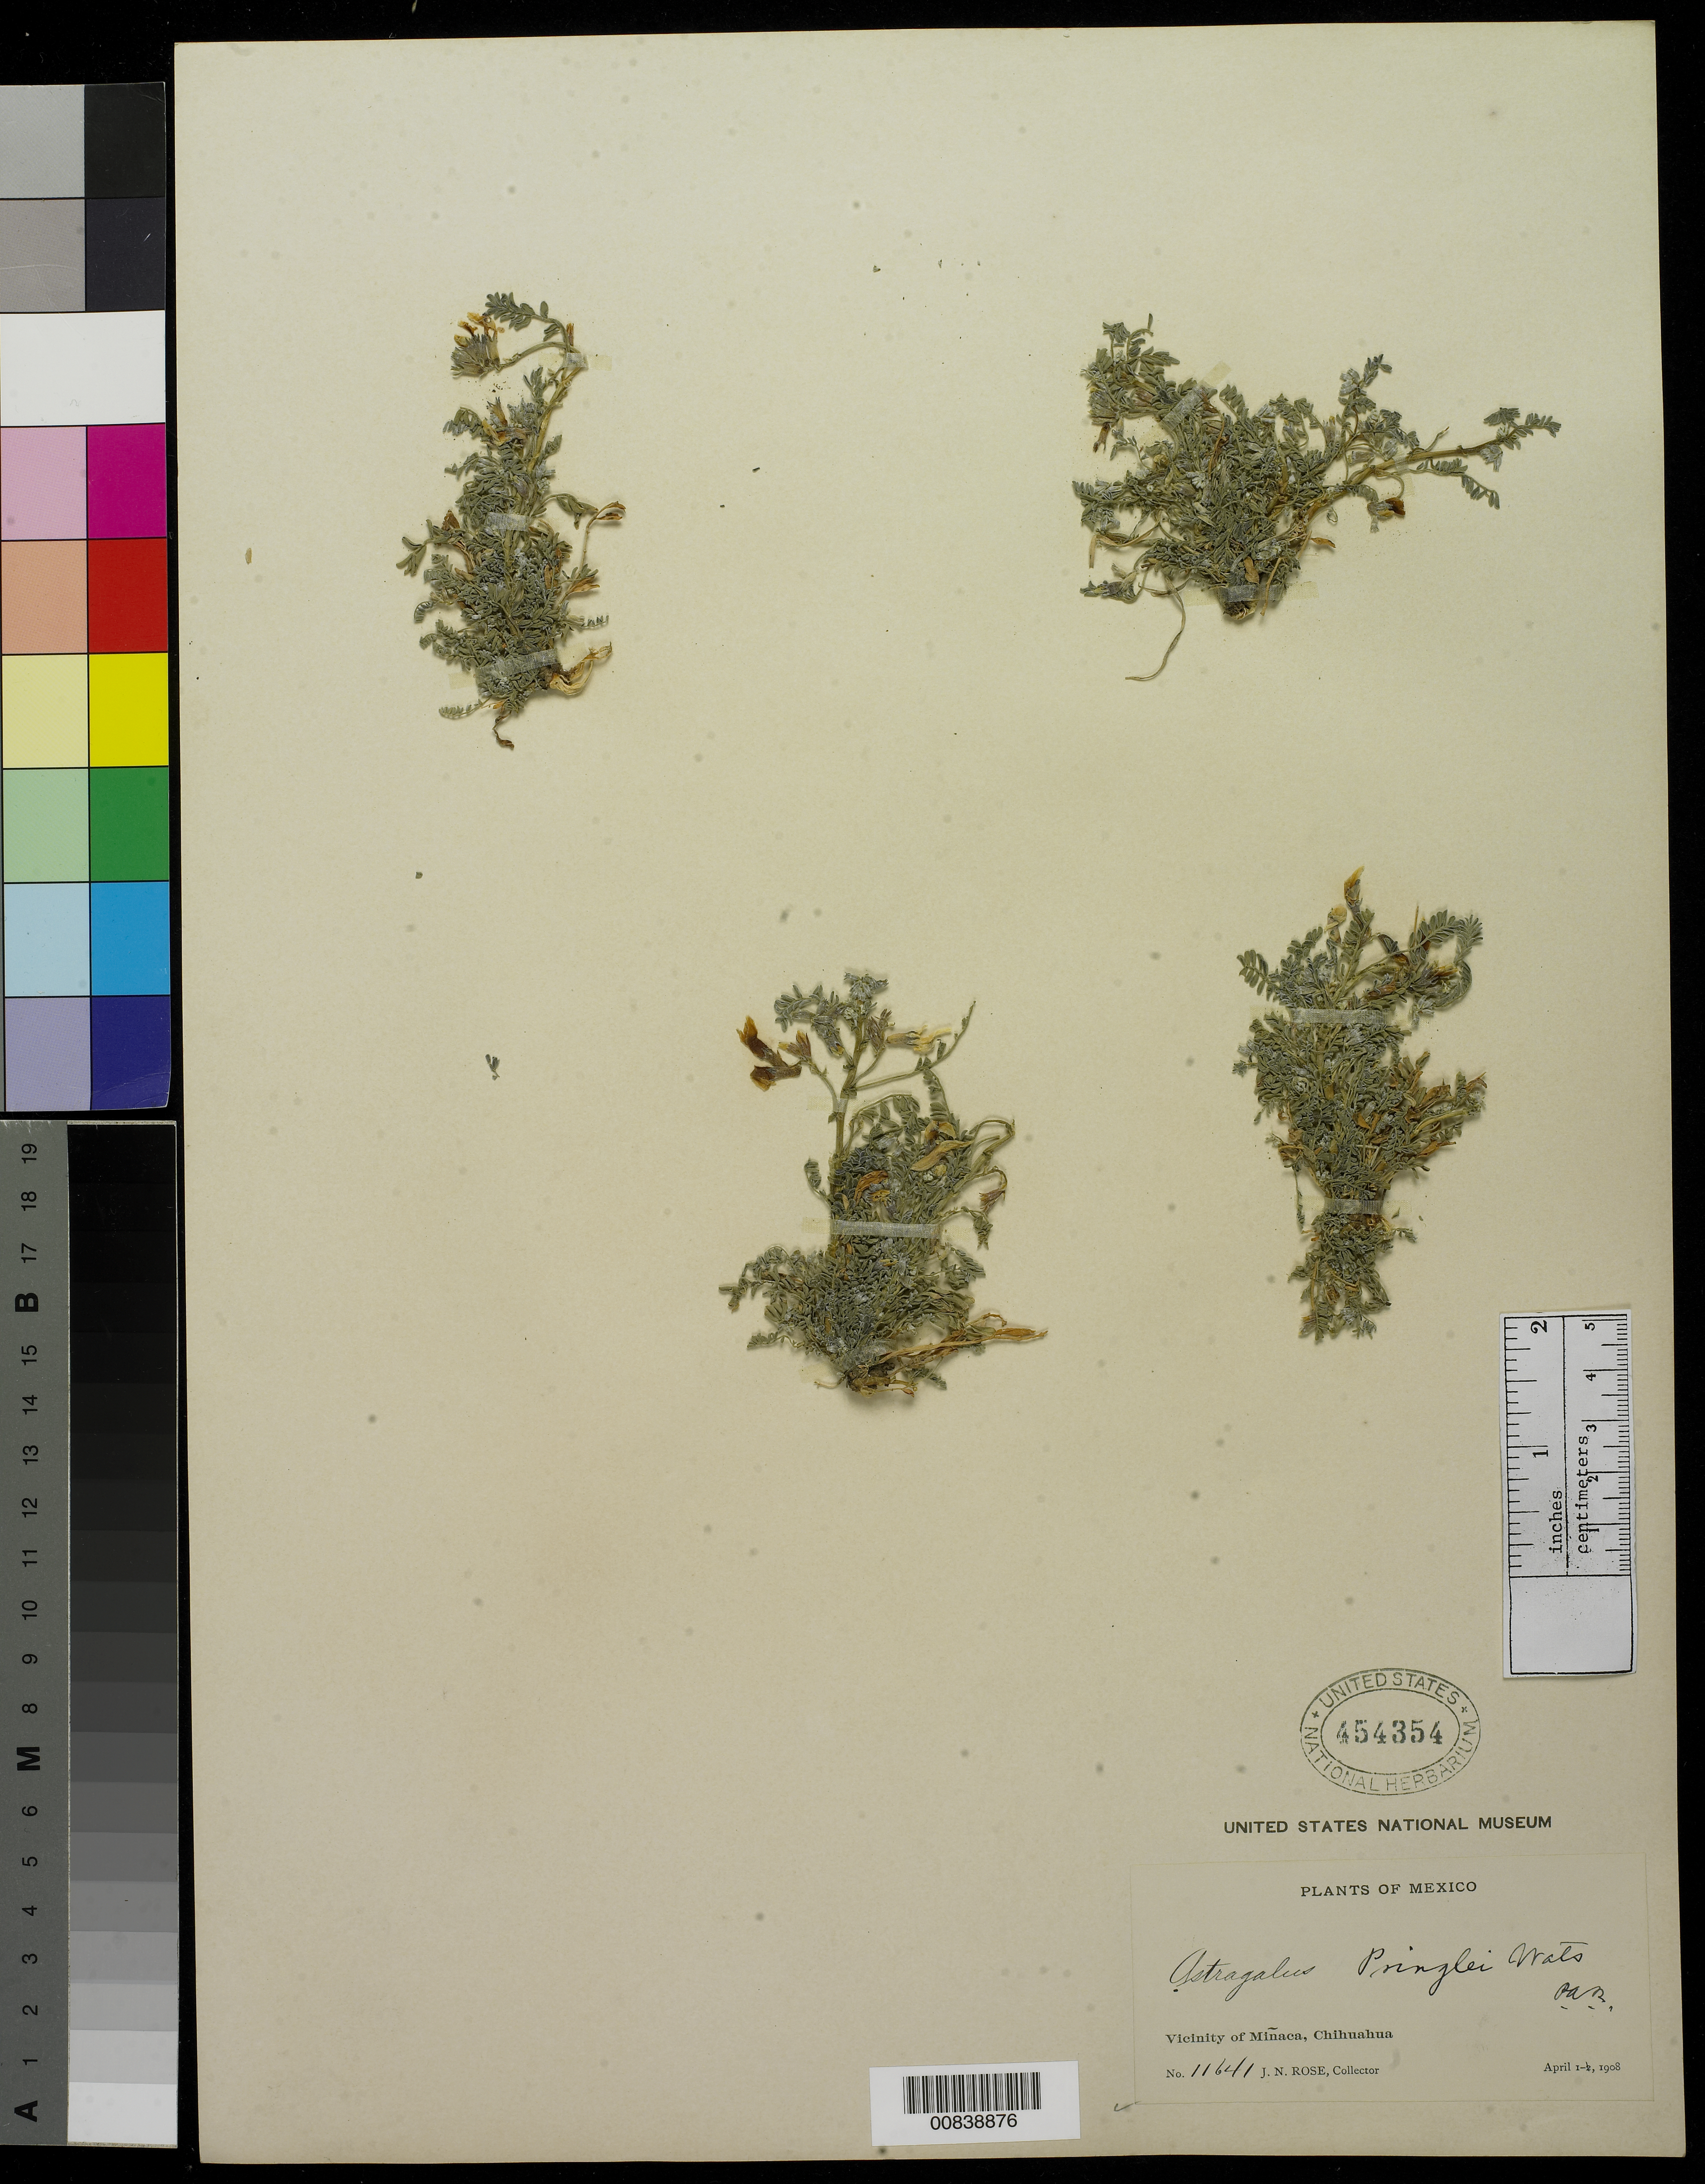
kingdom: Plantae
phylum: Tracheophyta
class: Magnoliopsida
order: Fabales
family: Fabaceae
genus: Astragalus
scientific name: Astragalus pringlei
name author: S. Watson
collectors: J. N. Rose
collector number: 11641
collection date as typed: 01 Apr 1908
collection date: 1908-04-01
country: Mexico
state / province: Chihuahua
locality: Vicinity of Miñaca, Chihuahua.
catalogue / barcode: US 454354